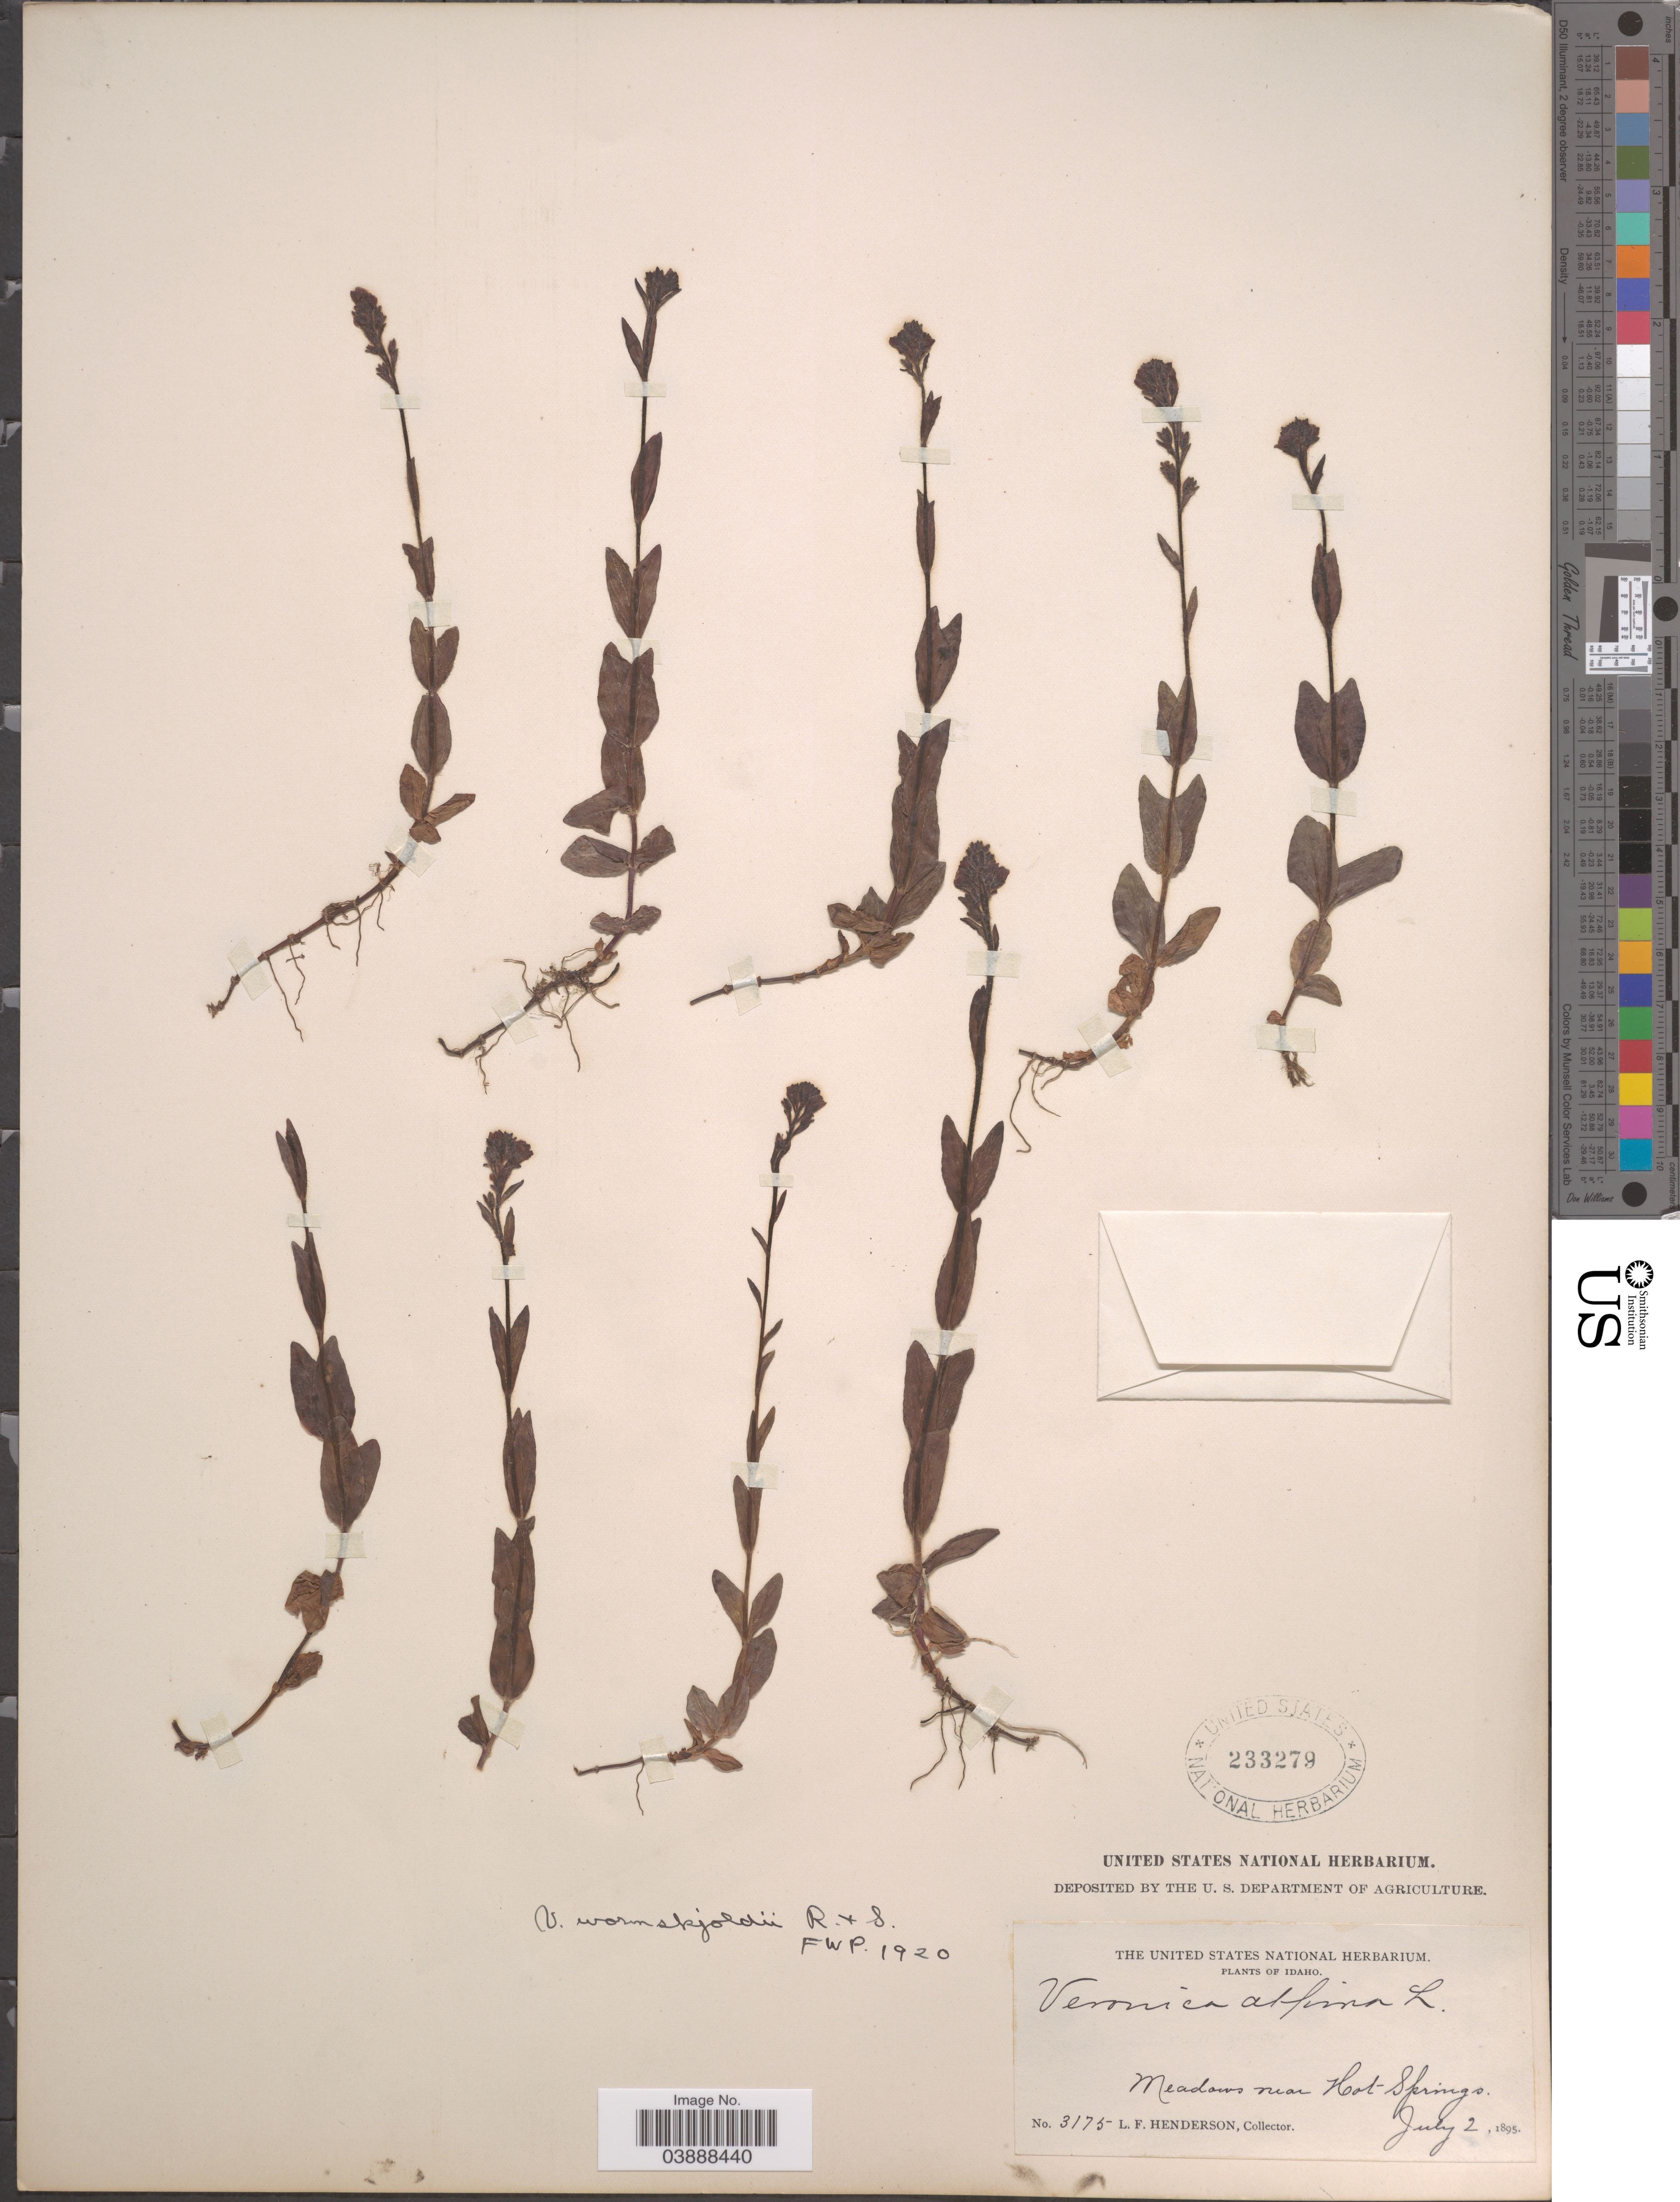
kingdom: Plantae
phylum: Tracheophyta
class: Magnoliopsida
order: Lamiales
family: Plantaginaceae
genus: Veronica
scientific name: Veronica wormskjoldii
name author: Roem. & Schult.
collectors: L. Henderson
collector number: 3175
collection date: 1895-07-02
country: United States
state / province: Idaho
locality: Meadows near Hot Springs.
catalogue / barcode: US 233279